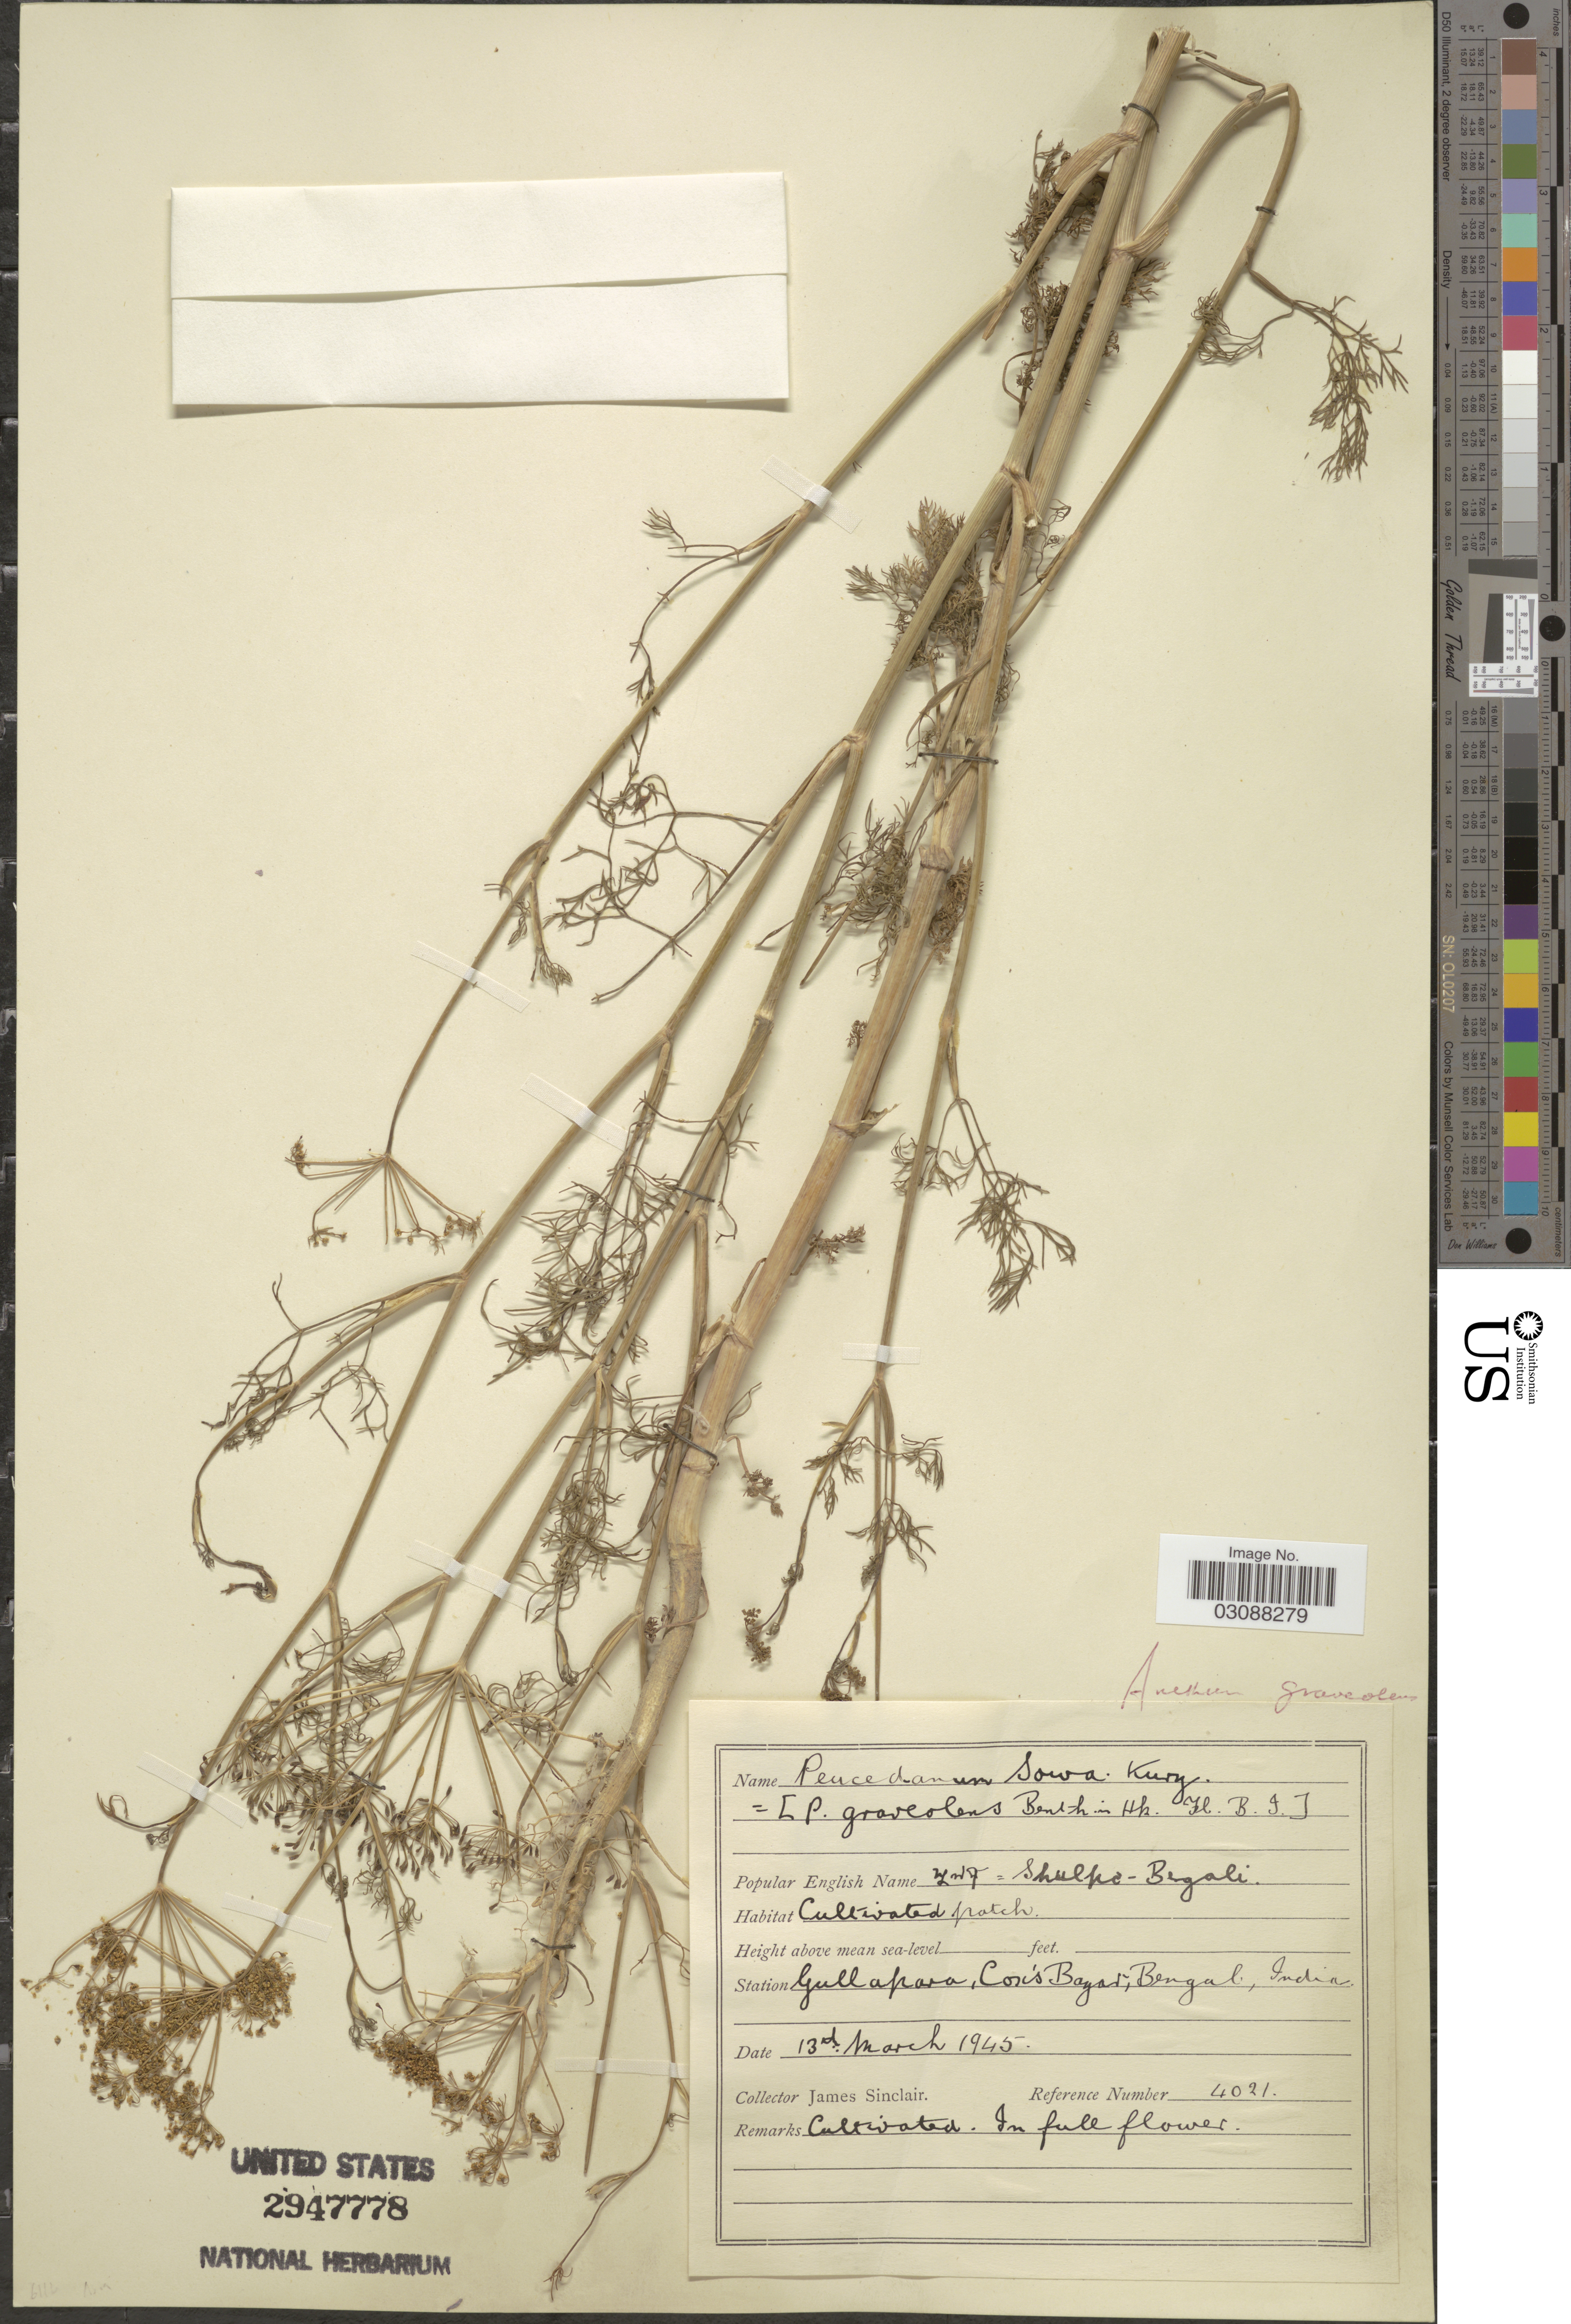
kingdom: Plantae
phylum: Tracheophyta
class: Magnoliopsida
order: Apiales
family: Apiaceae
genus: Anethum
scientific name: Anethum graveolens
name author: L.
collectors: J. Sinclair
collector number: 4021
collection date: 1945-03-13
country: Bangladesh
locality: Station Gullapara, Cox's Bazar; Bengal.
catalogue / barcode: US 2947778